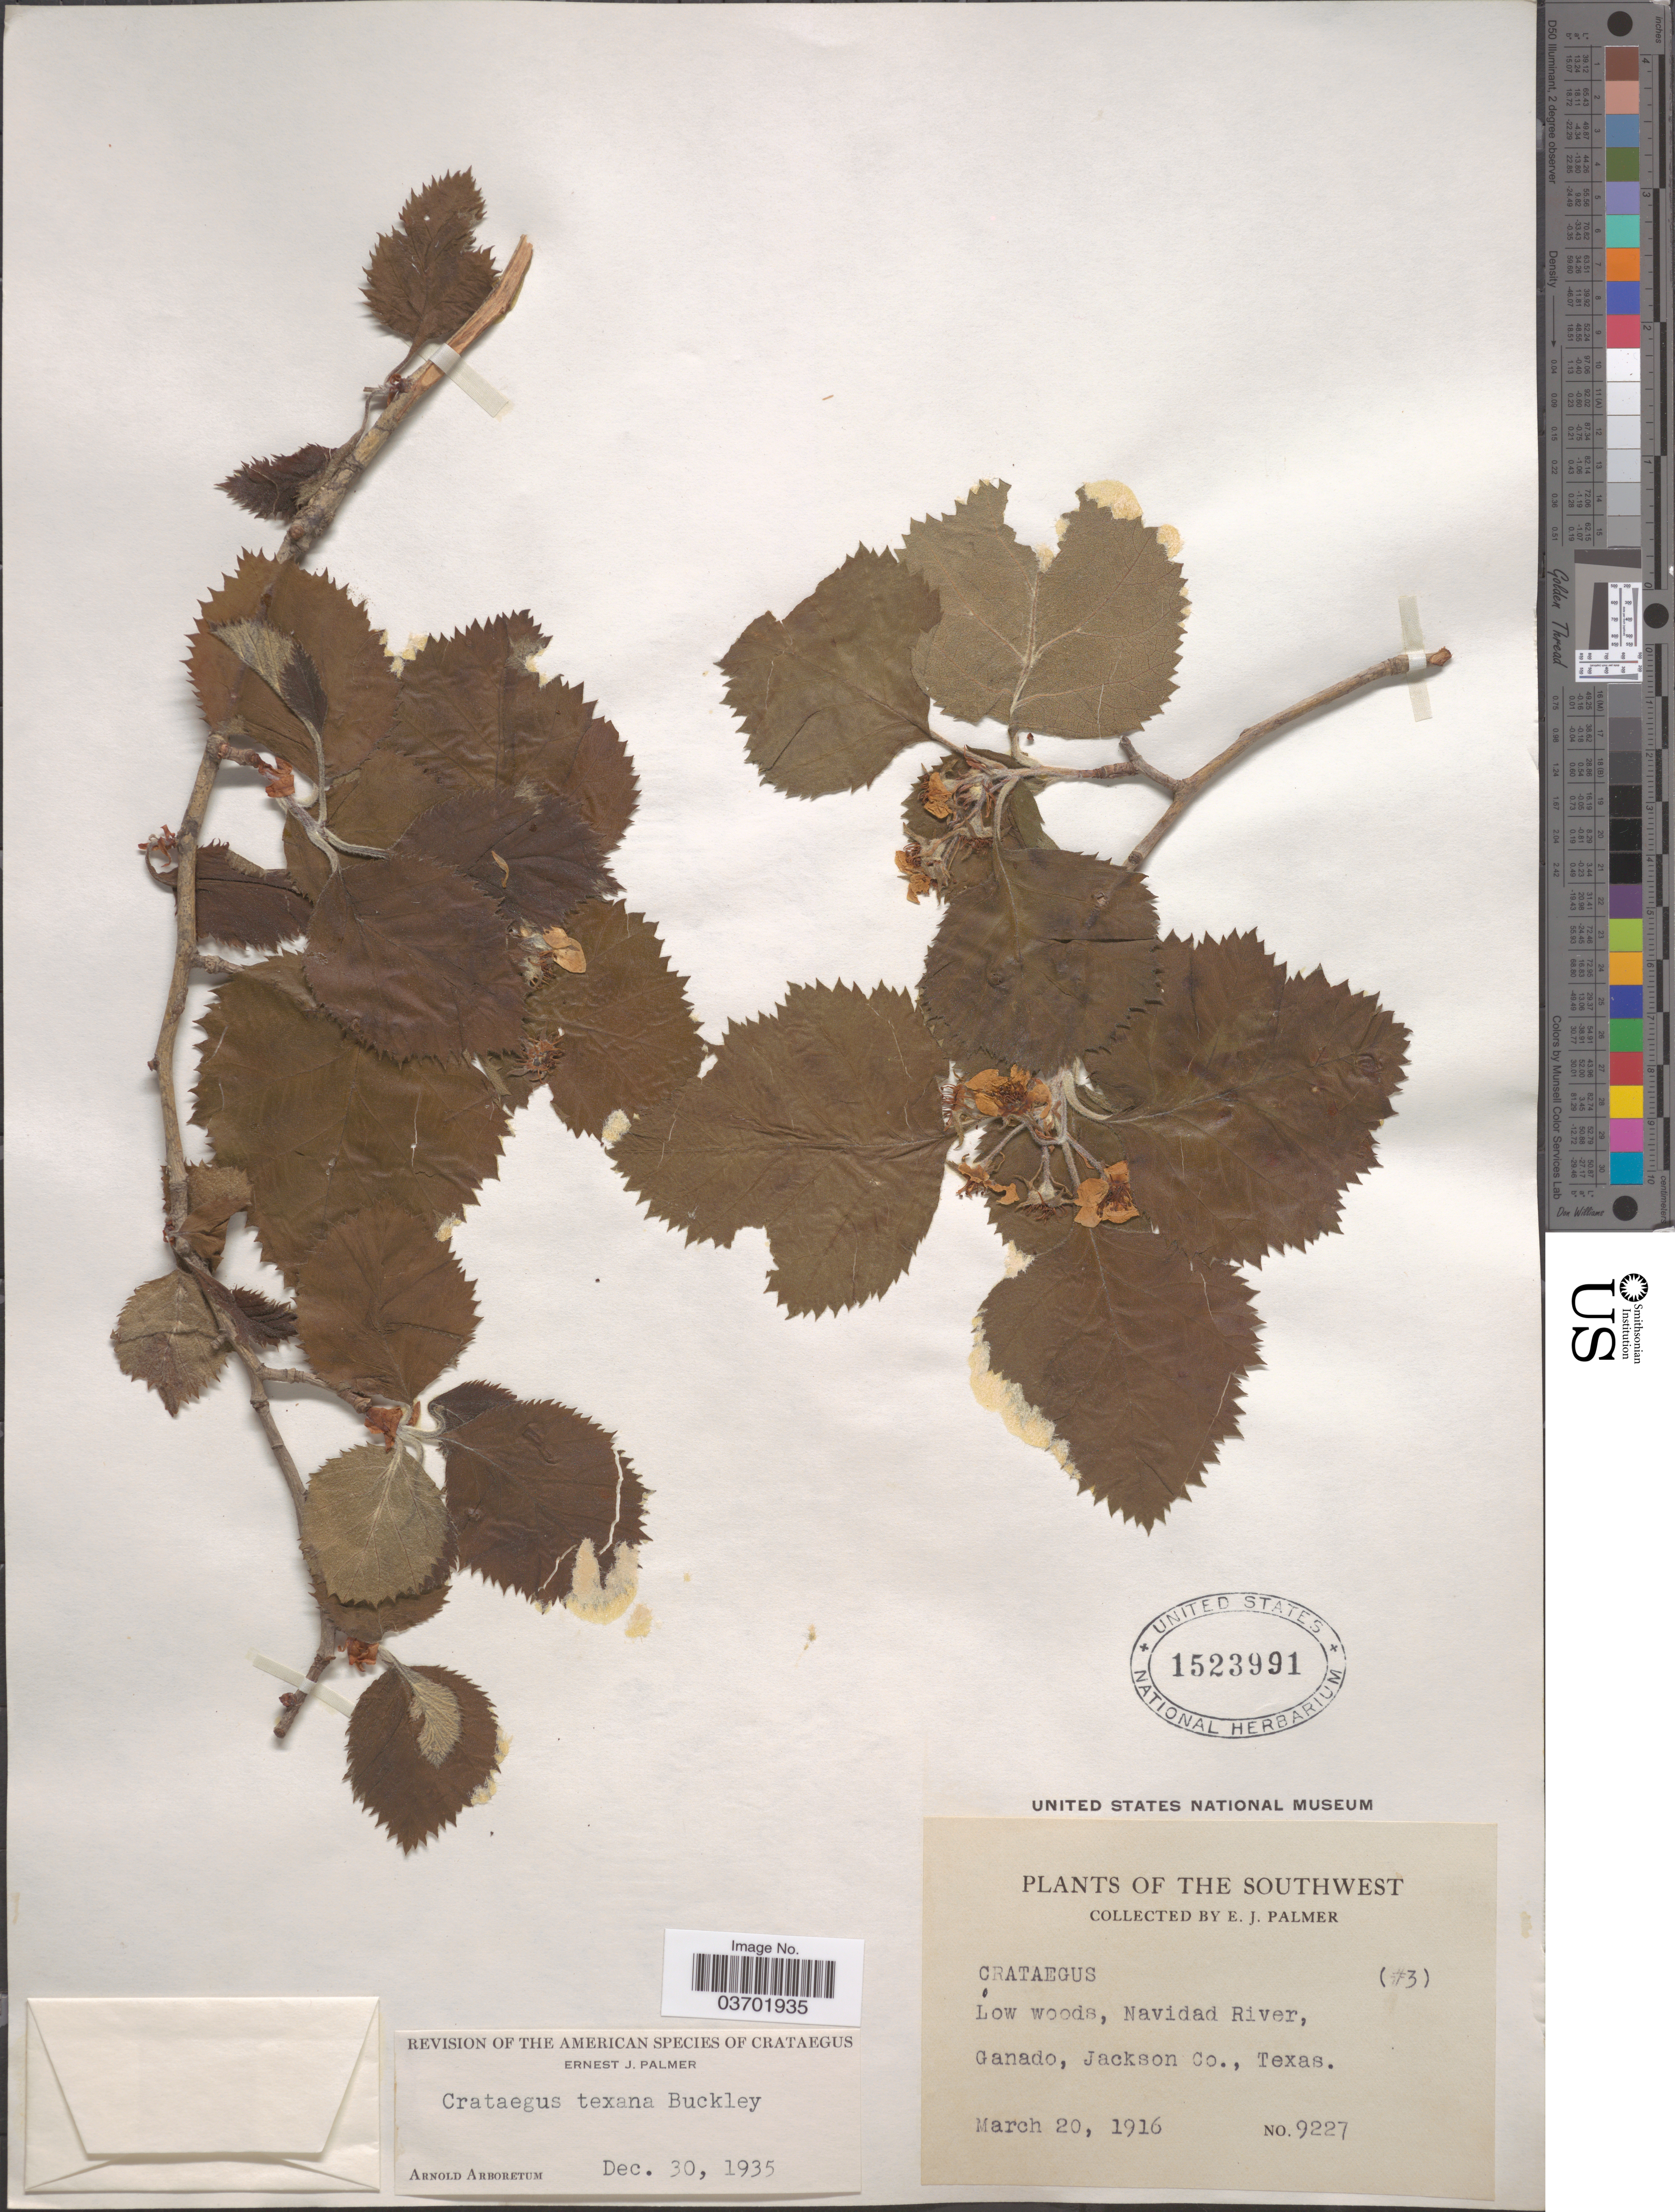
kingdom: Plantae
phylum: Tracheophyta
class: Magnoliopsida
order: Rosales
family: Rosaceae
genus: Crataegus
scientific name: Crataegus texana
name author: Buckley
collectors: E. J. Palmer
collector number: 9227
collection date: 1916-03-20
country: United States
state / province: Texas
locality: Southwest. Navidad River, Ganado, Jackson Co.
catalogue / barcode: US 1523991